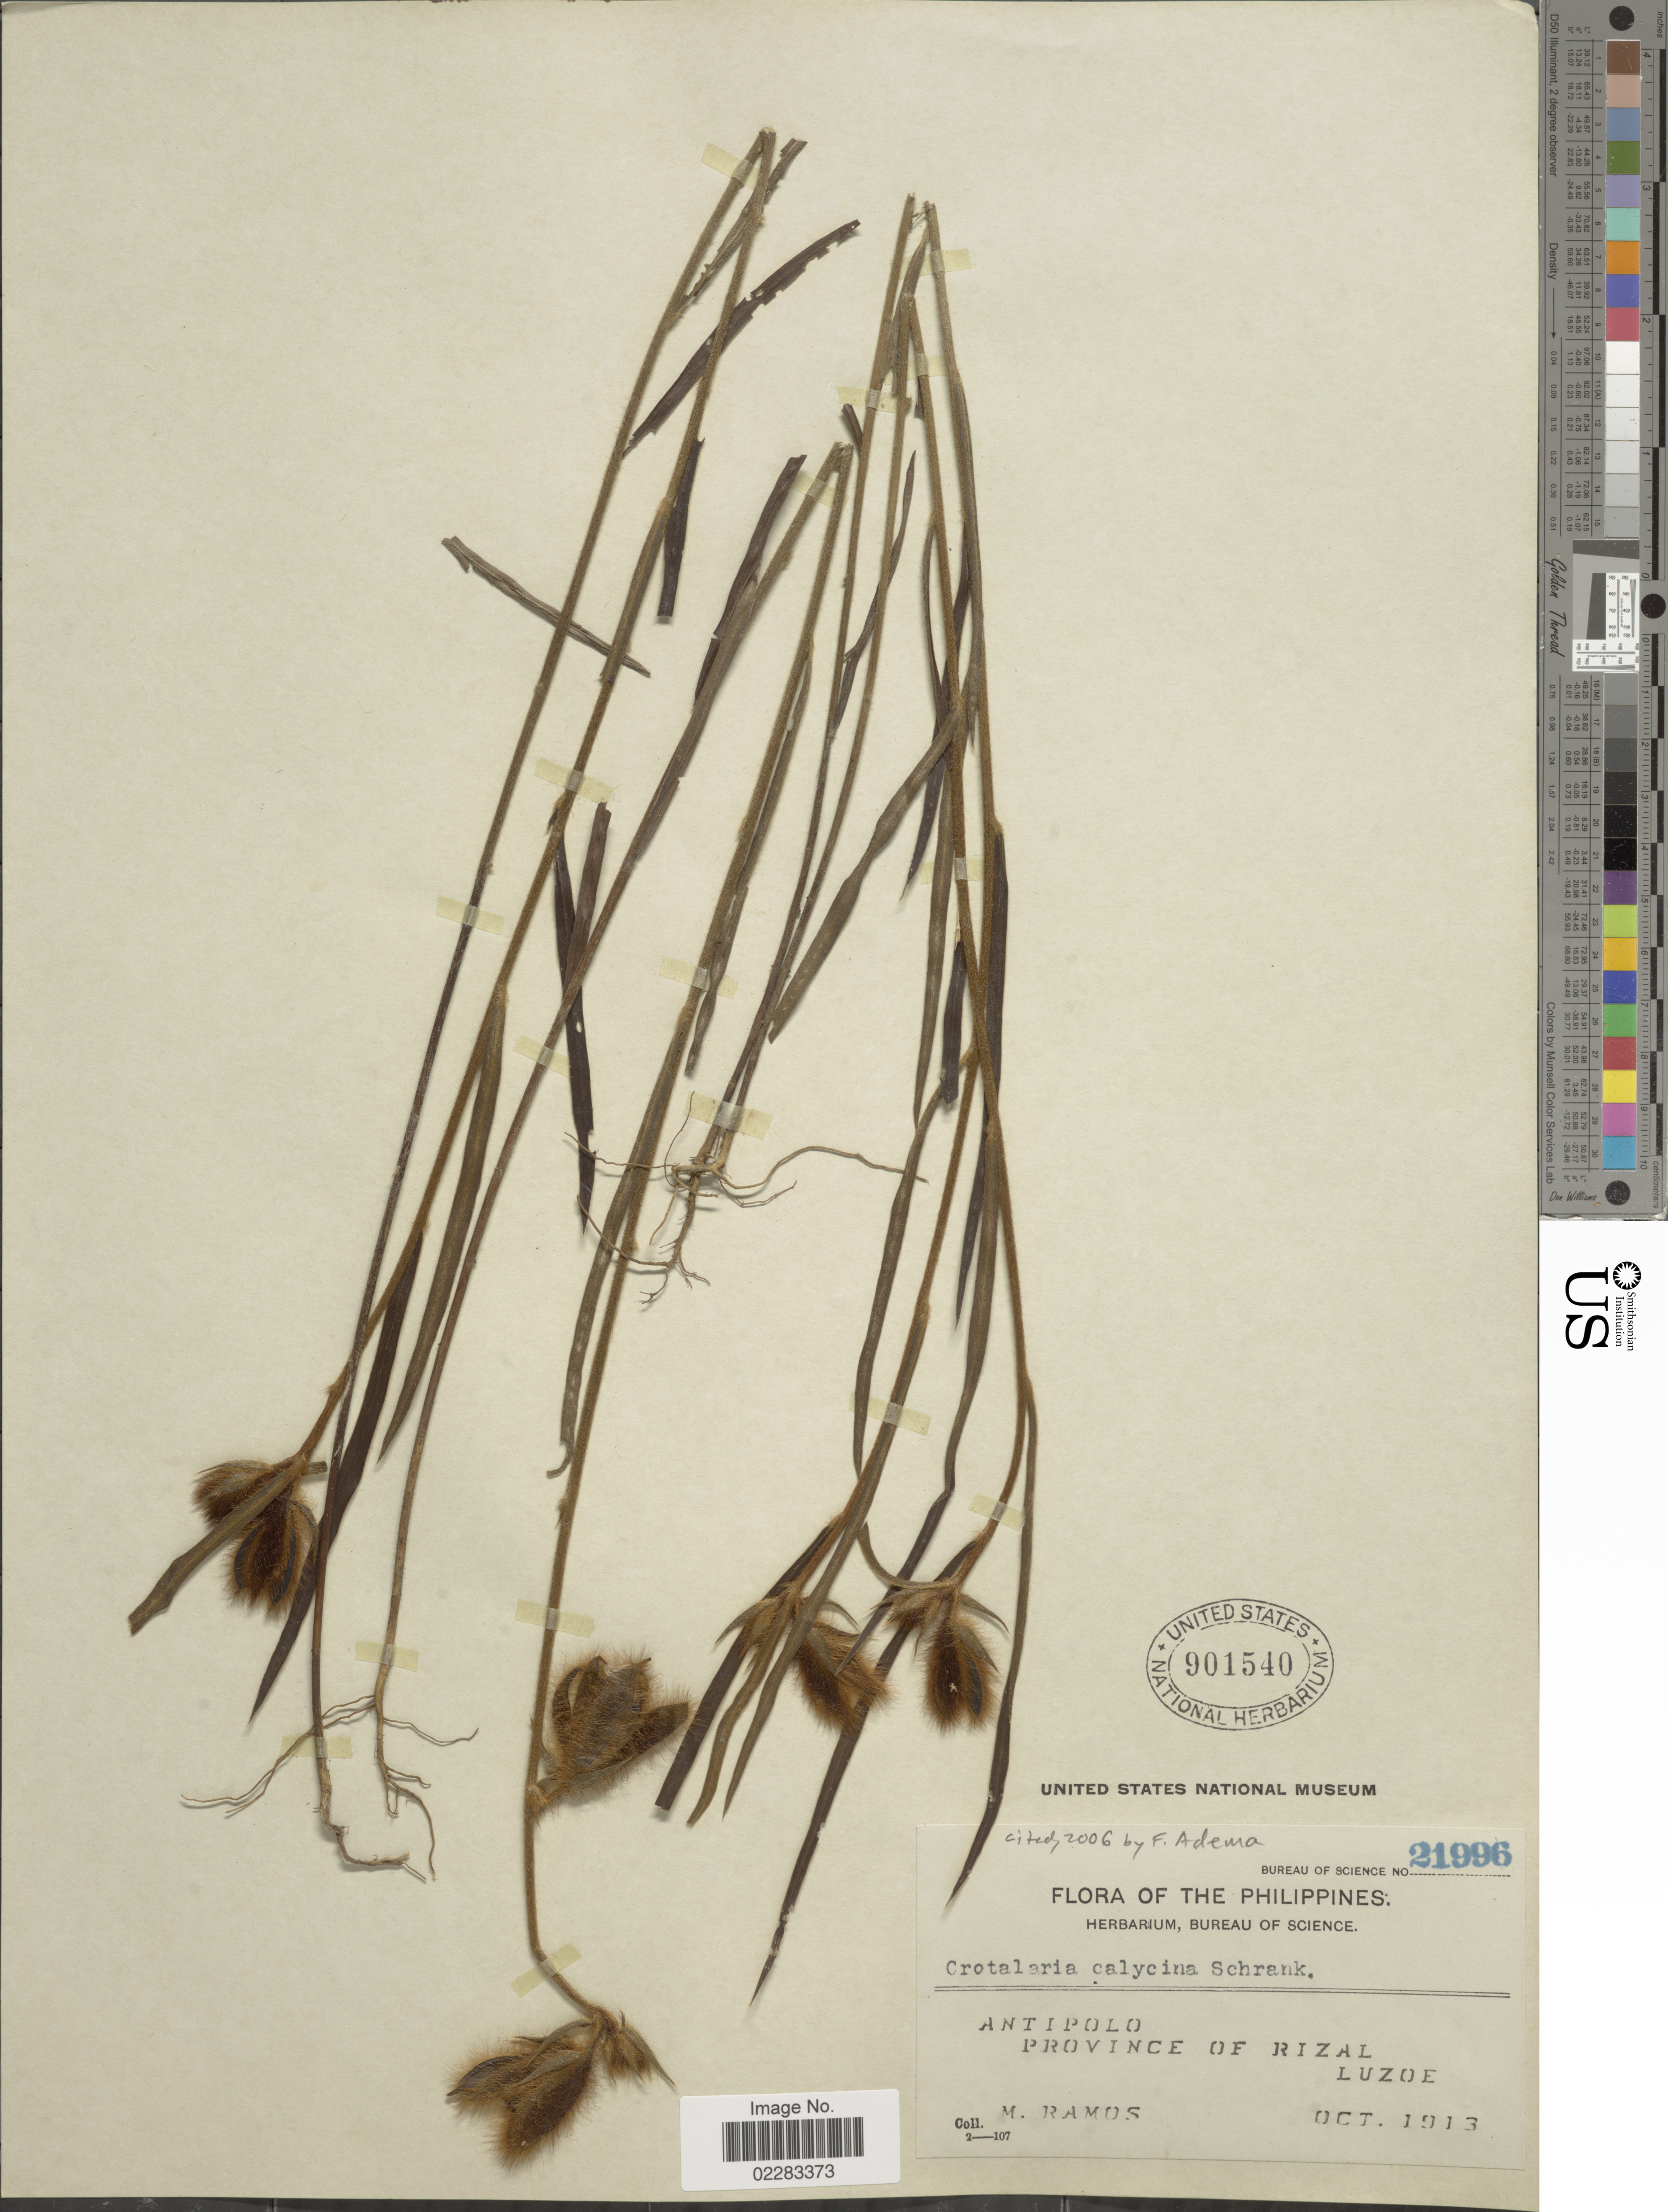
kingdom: Plantae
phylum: Tracheophyta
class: Magnoliopsida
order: Fabales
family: Fabaceae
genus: Crotalaria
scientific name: Crotalaria calycina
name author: Schrank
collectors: M. Ramos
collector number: Bureau of Science 21996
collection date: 1913-10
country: Philippines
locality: Antipolo, Province of Rizal, Luzoe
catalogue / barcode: US 901540